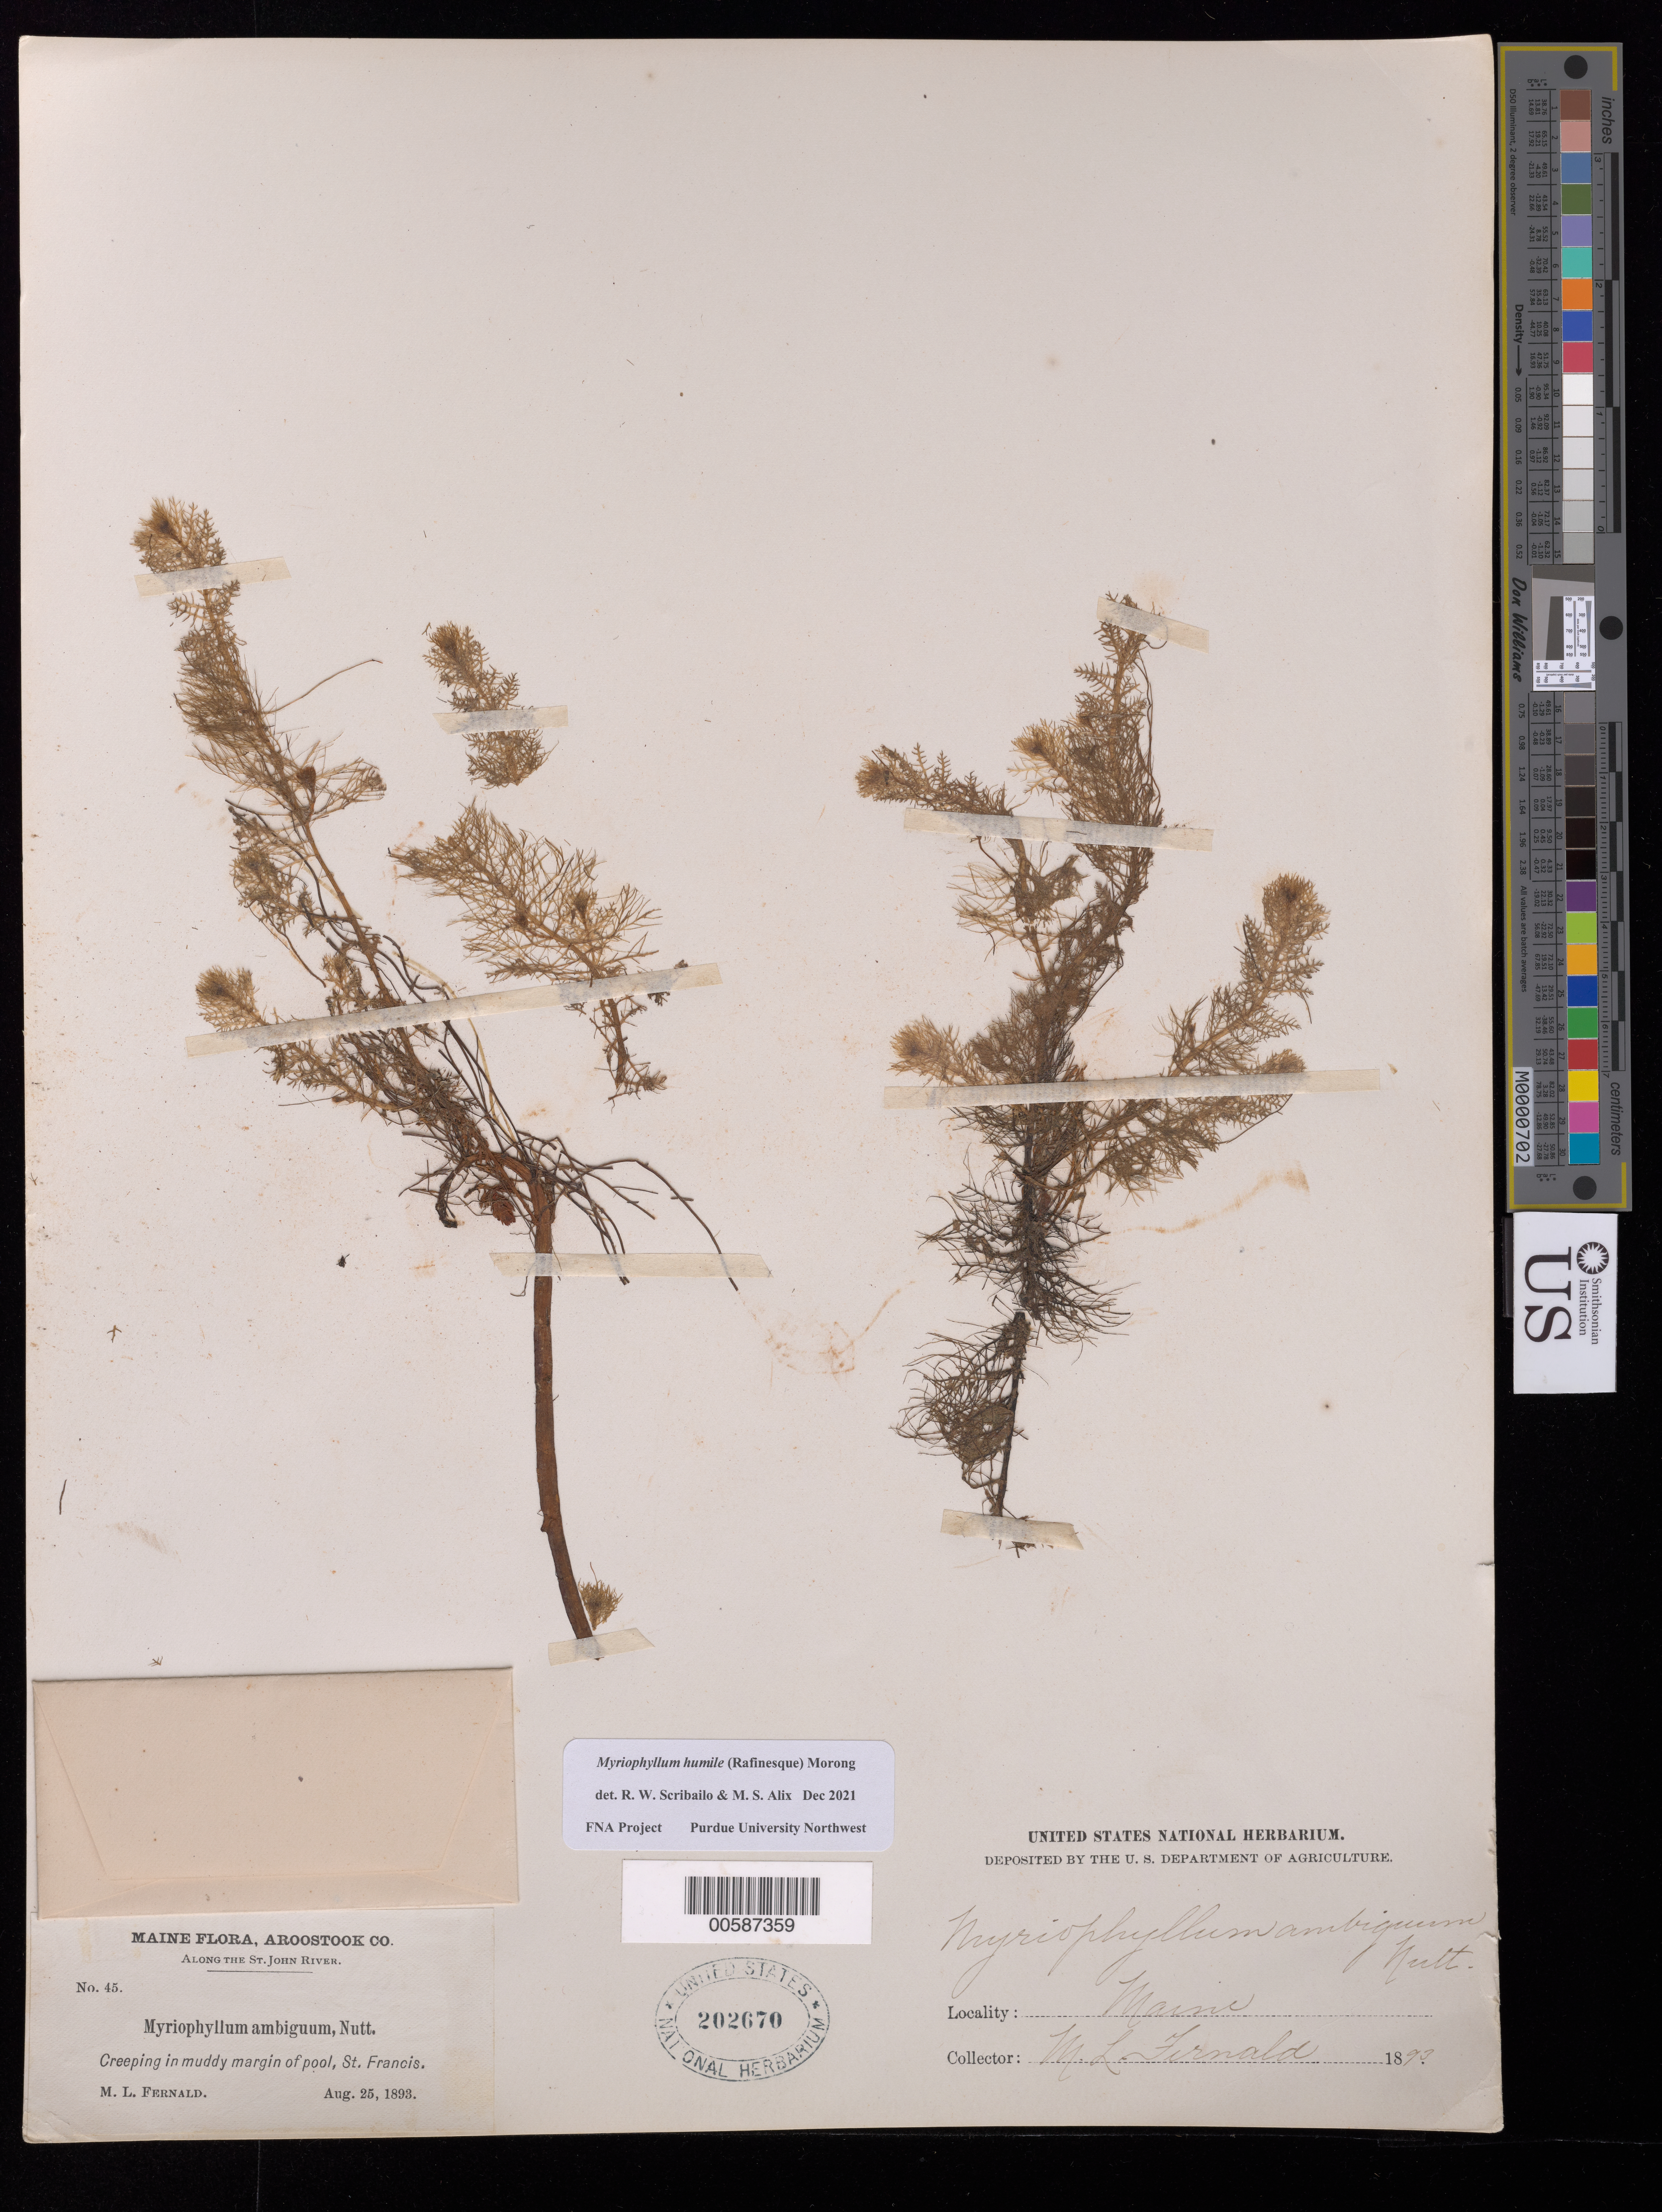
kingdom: Plantae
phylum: Tracheophyta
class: Magnoliopsida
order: Saxifragales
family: Haloragaceae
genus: Myriophyllum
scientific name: Myriophyllum humile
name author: (Raf.) Morong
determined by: Scribailo, R. W.; Alix, M. S.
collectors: M. L. Fernald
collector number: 45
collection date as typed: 25 Aug 1893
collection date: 1893-08-25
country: United States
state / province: Maine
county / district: Aroostook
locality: Along the St. John River, St. Francis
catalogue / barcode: US 202670